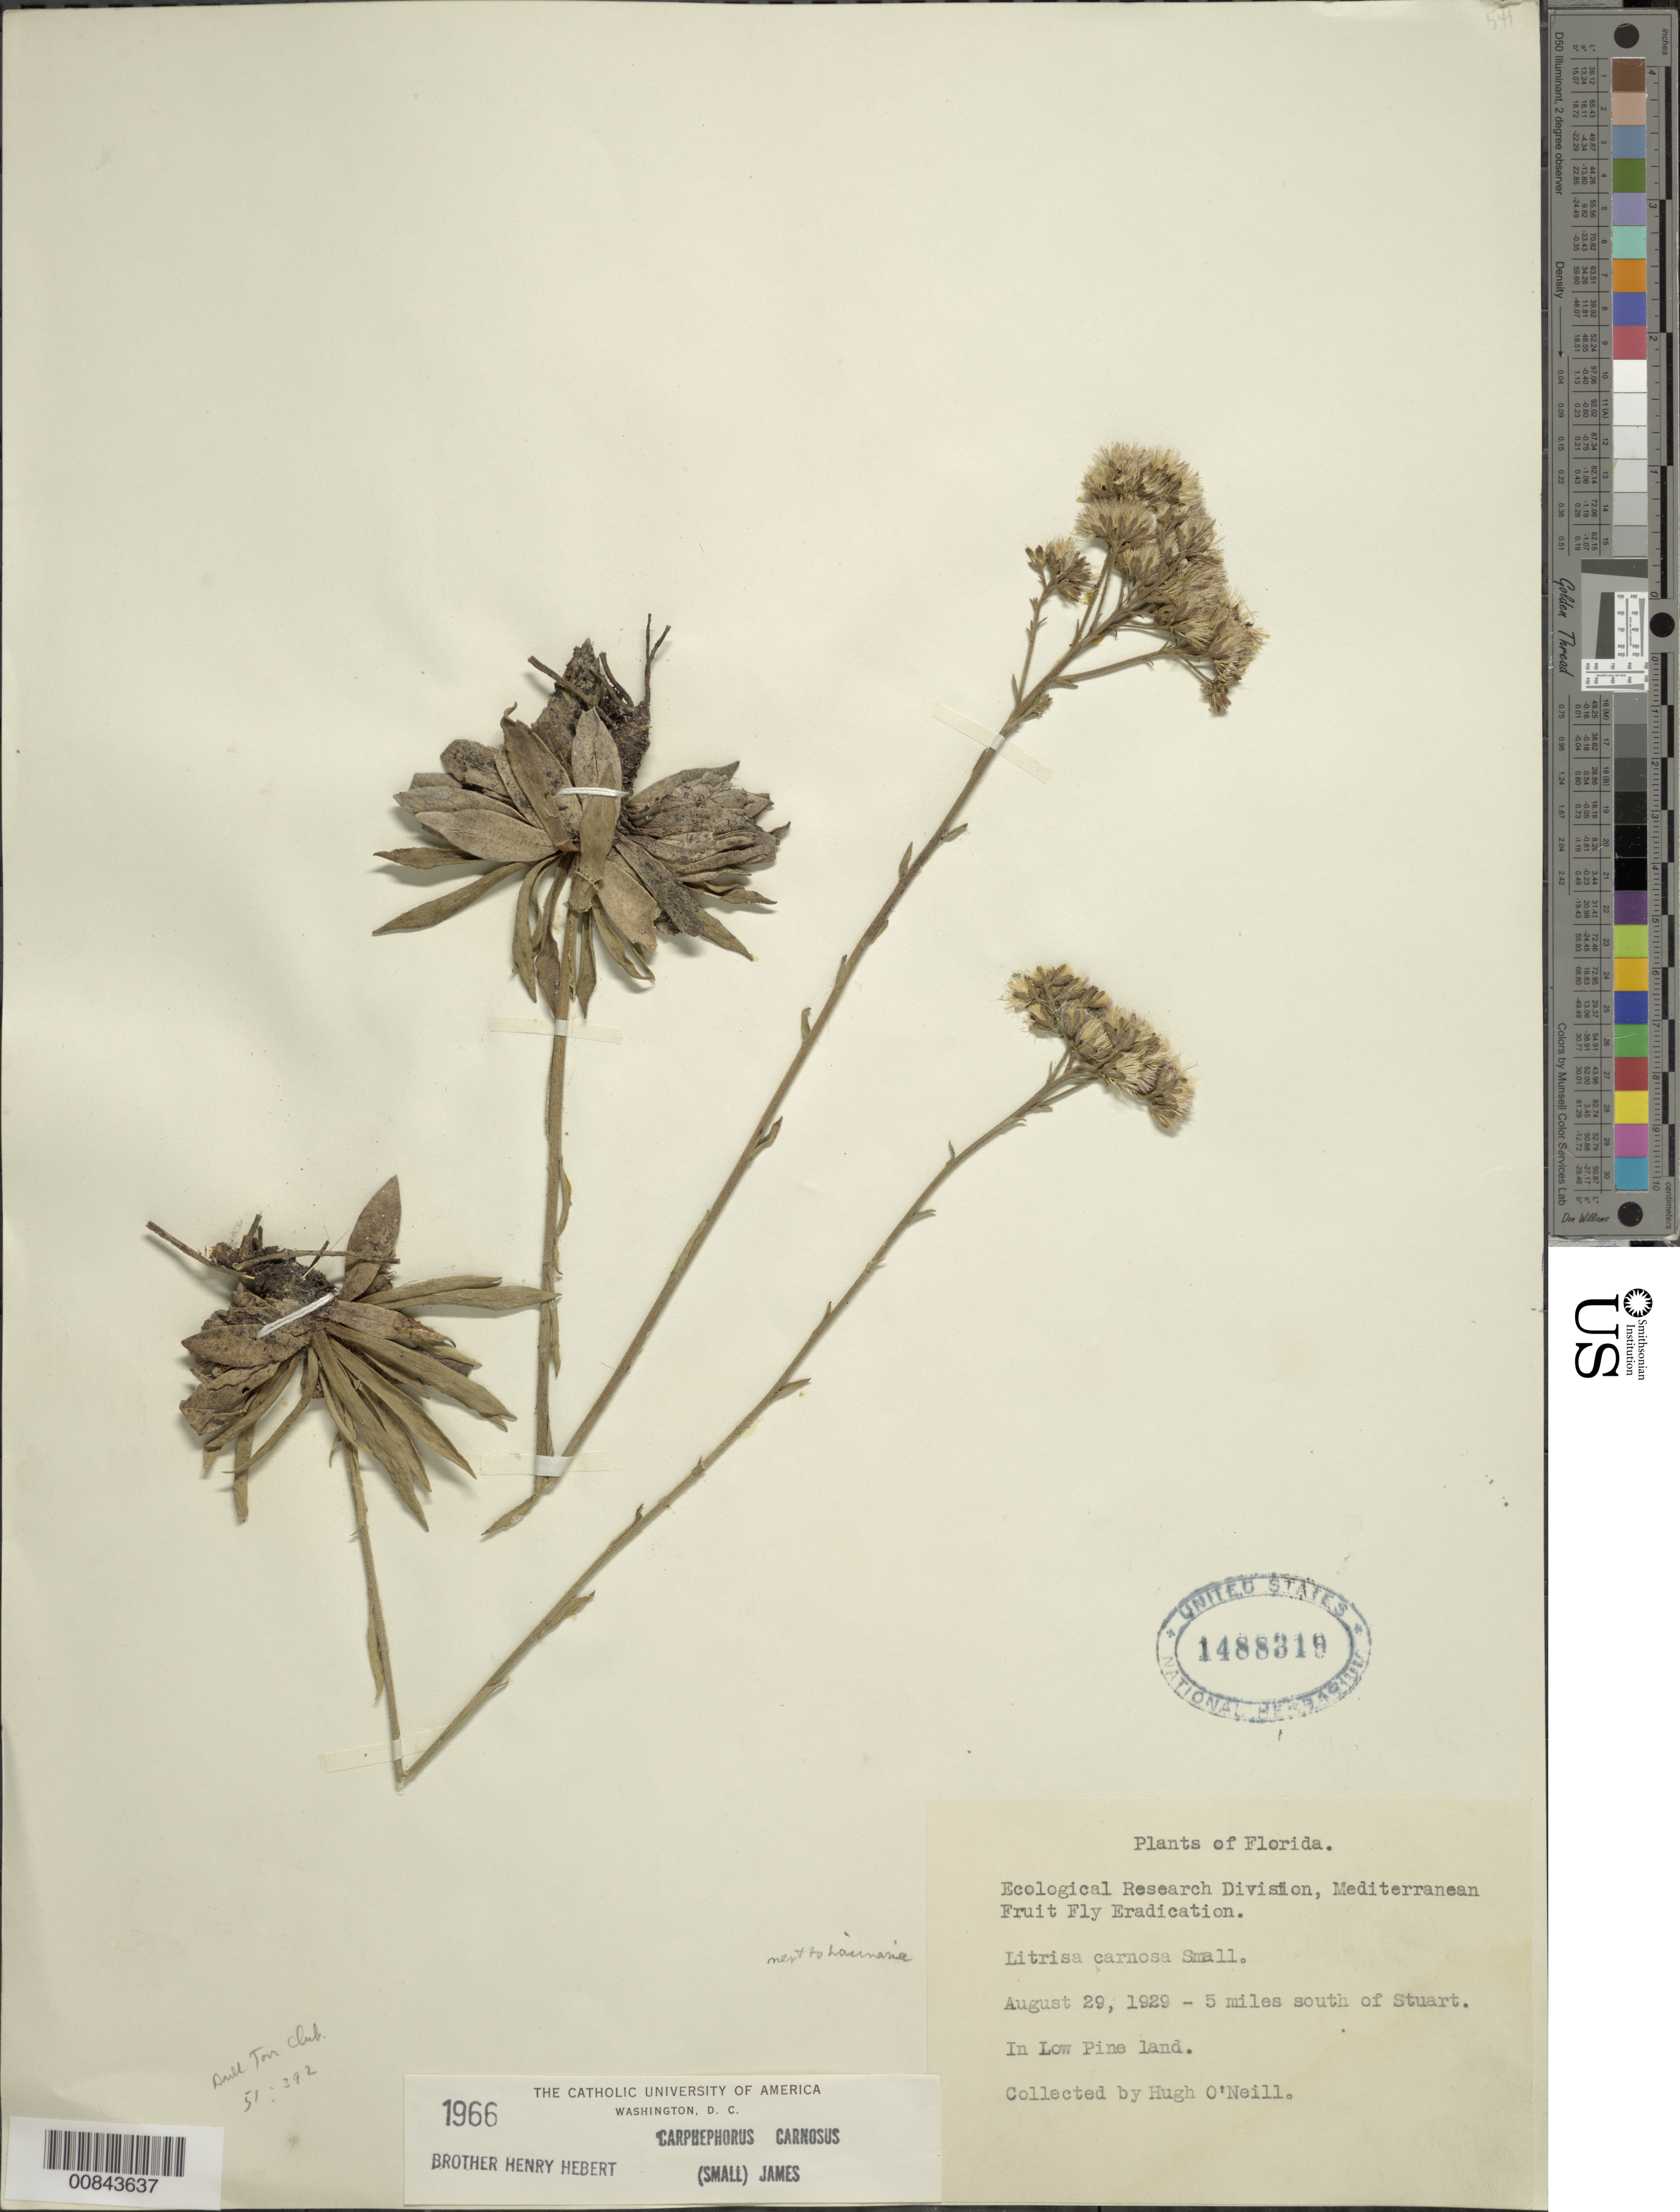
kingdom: Plantae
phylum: Tracheophyta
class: Magnoliopsida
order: Asterales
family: Asteraceae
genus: Carphephorus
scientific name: Carphephorus carnosus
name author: (Small) C. W. James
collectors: H. O'Neill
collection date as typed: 29 Aug 1929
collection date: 1929-08-29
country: United States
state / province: Florida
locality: S of Stuart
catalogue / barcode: US 1488319